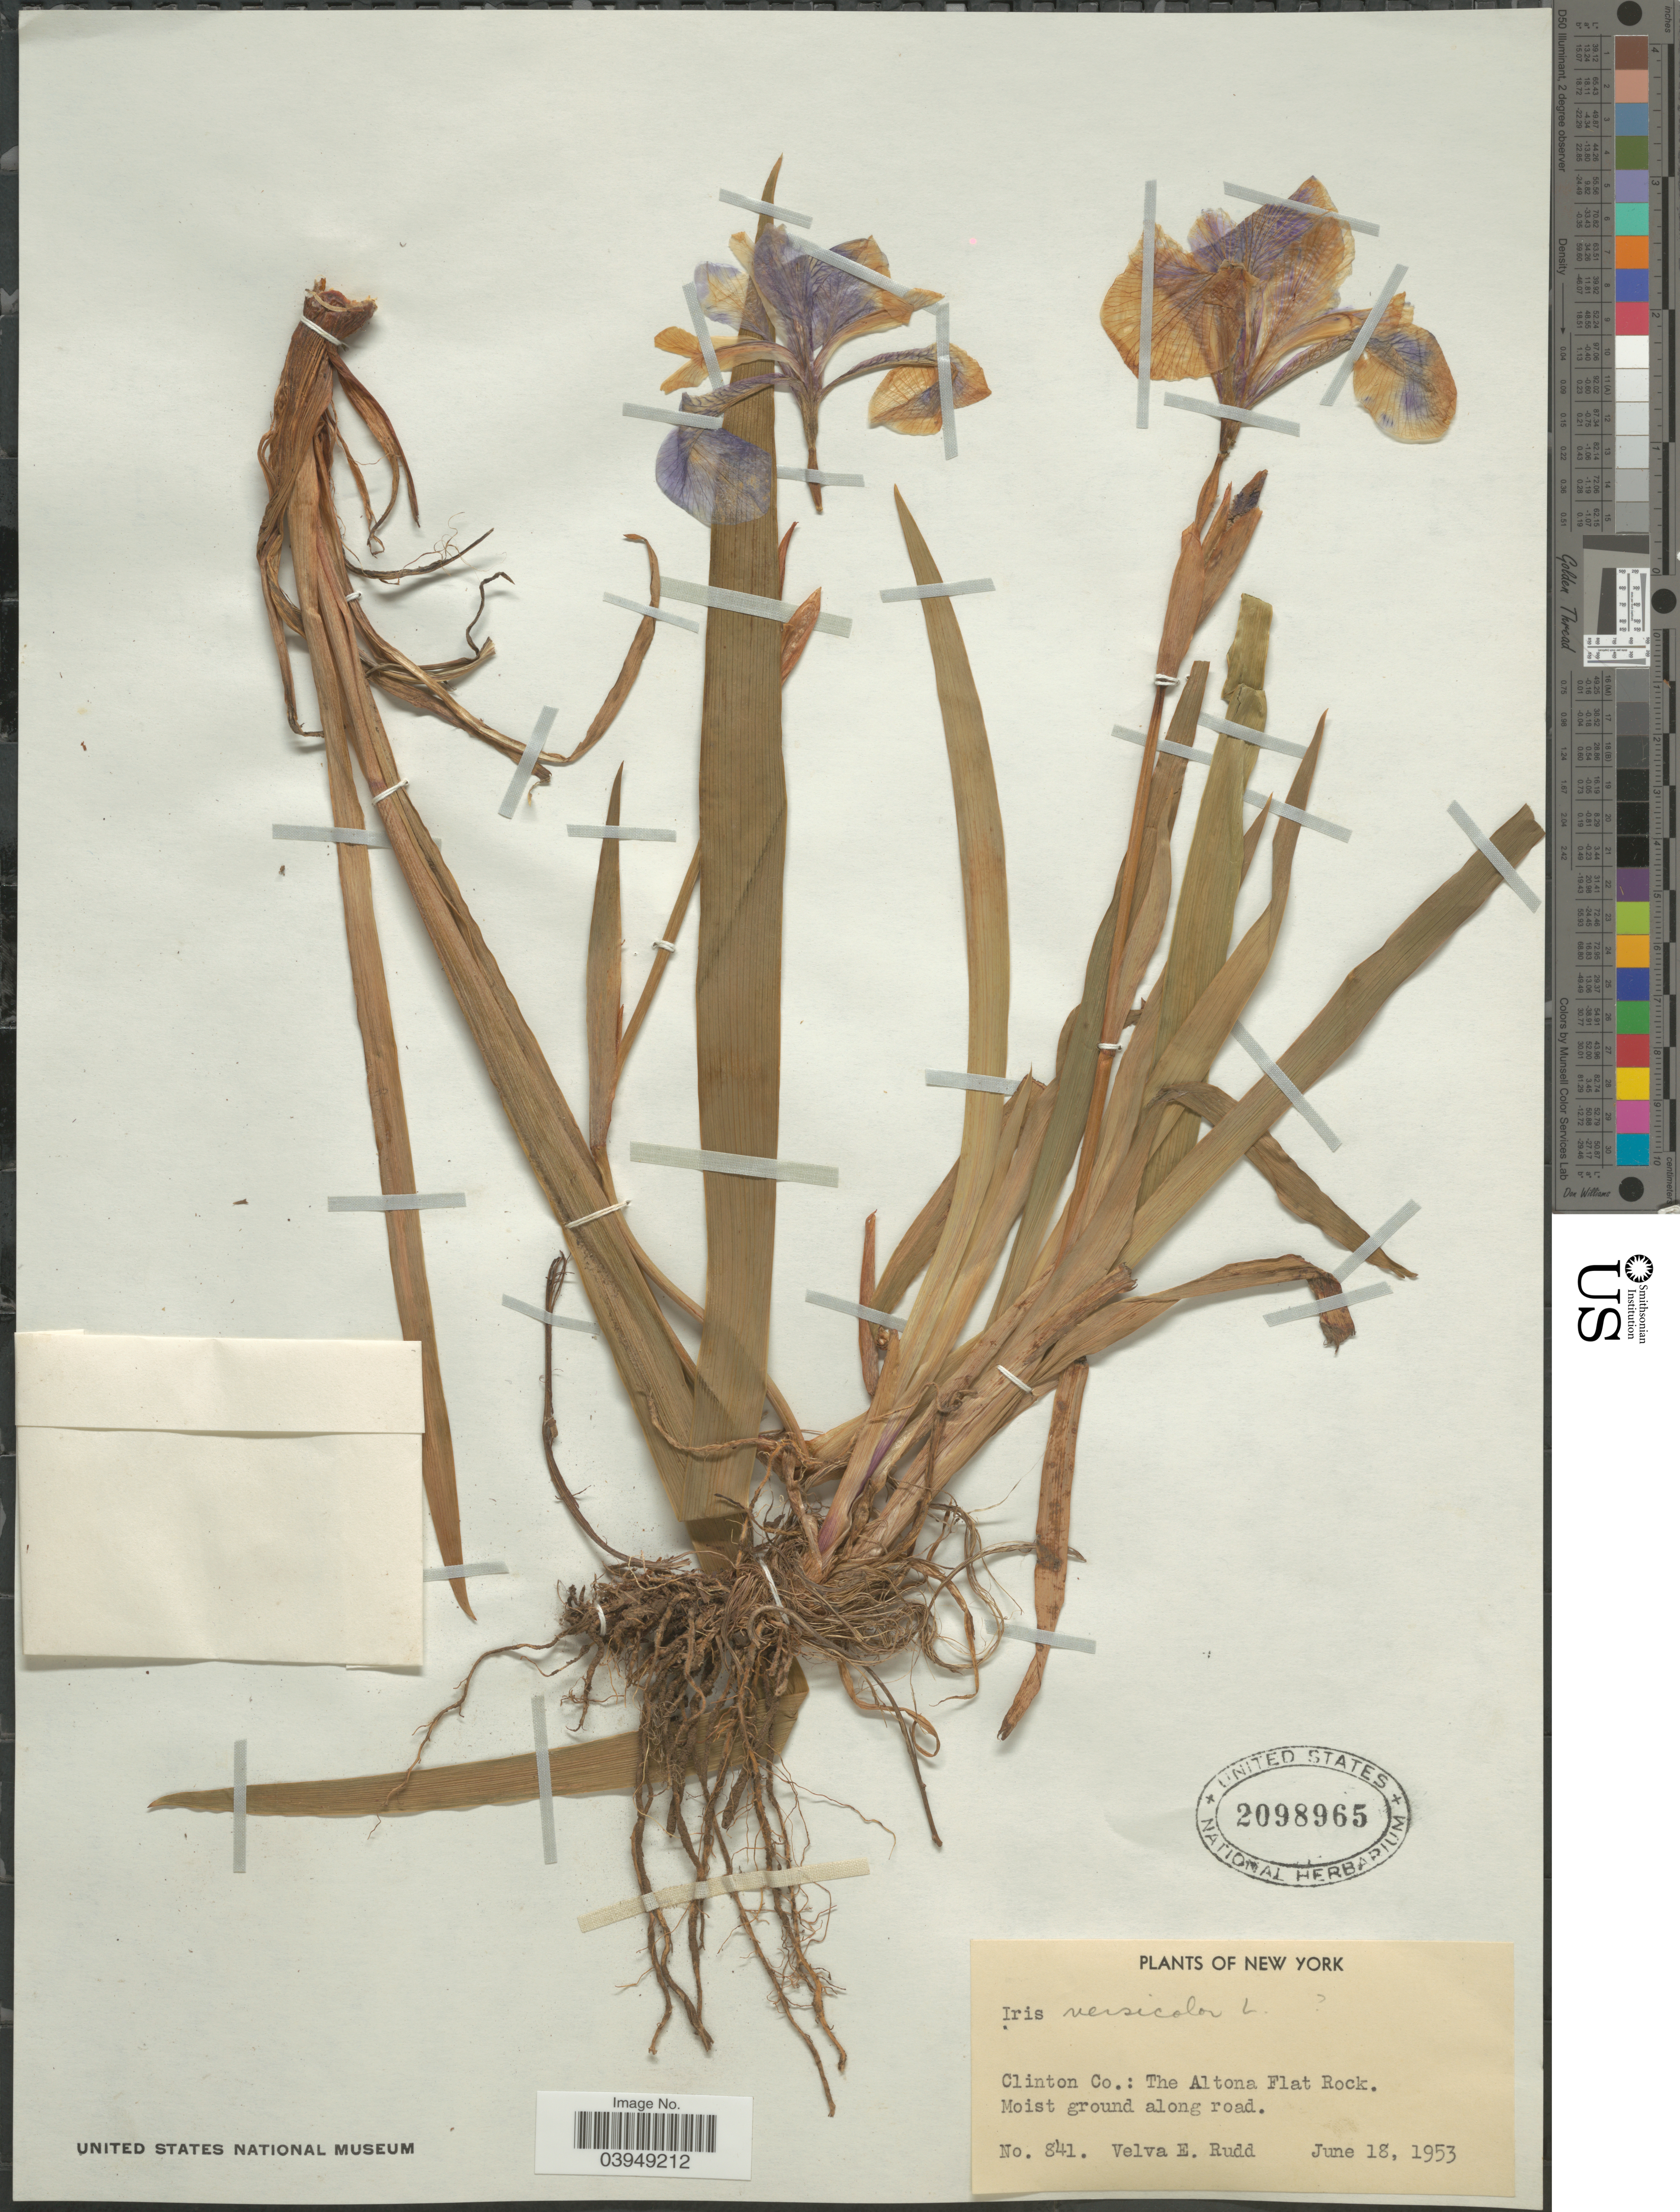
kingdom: Plantae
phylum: Tracheophyta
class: Liliopsida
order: Asparagales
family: Iridaceae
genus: Iris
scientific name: Iris versicolor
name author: L.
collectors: V. E. Rudd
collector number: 841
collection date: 1953-06-18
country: United States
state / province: New York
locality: Clinton Co.: The Altona Flat Rock.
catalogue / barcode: US 2098965